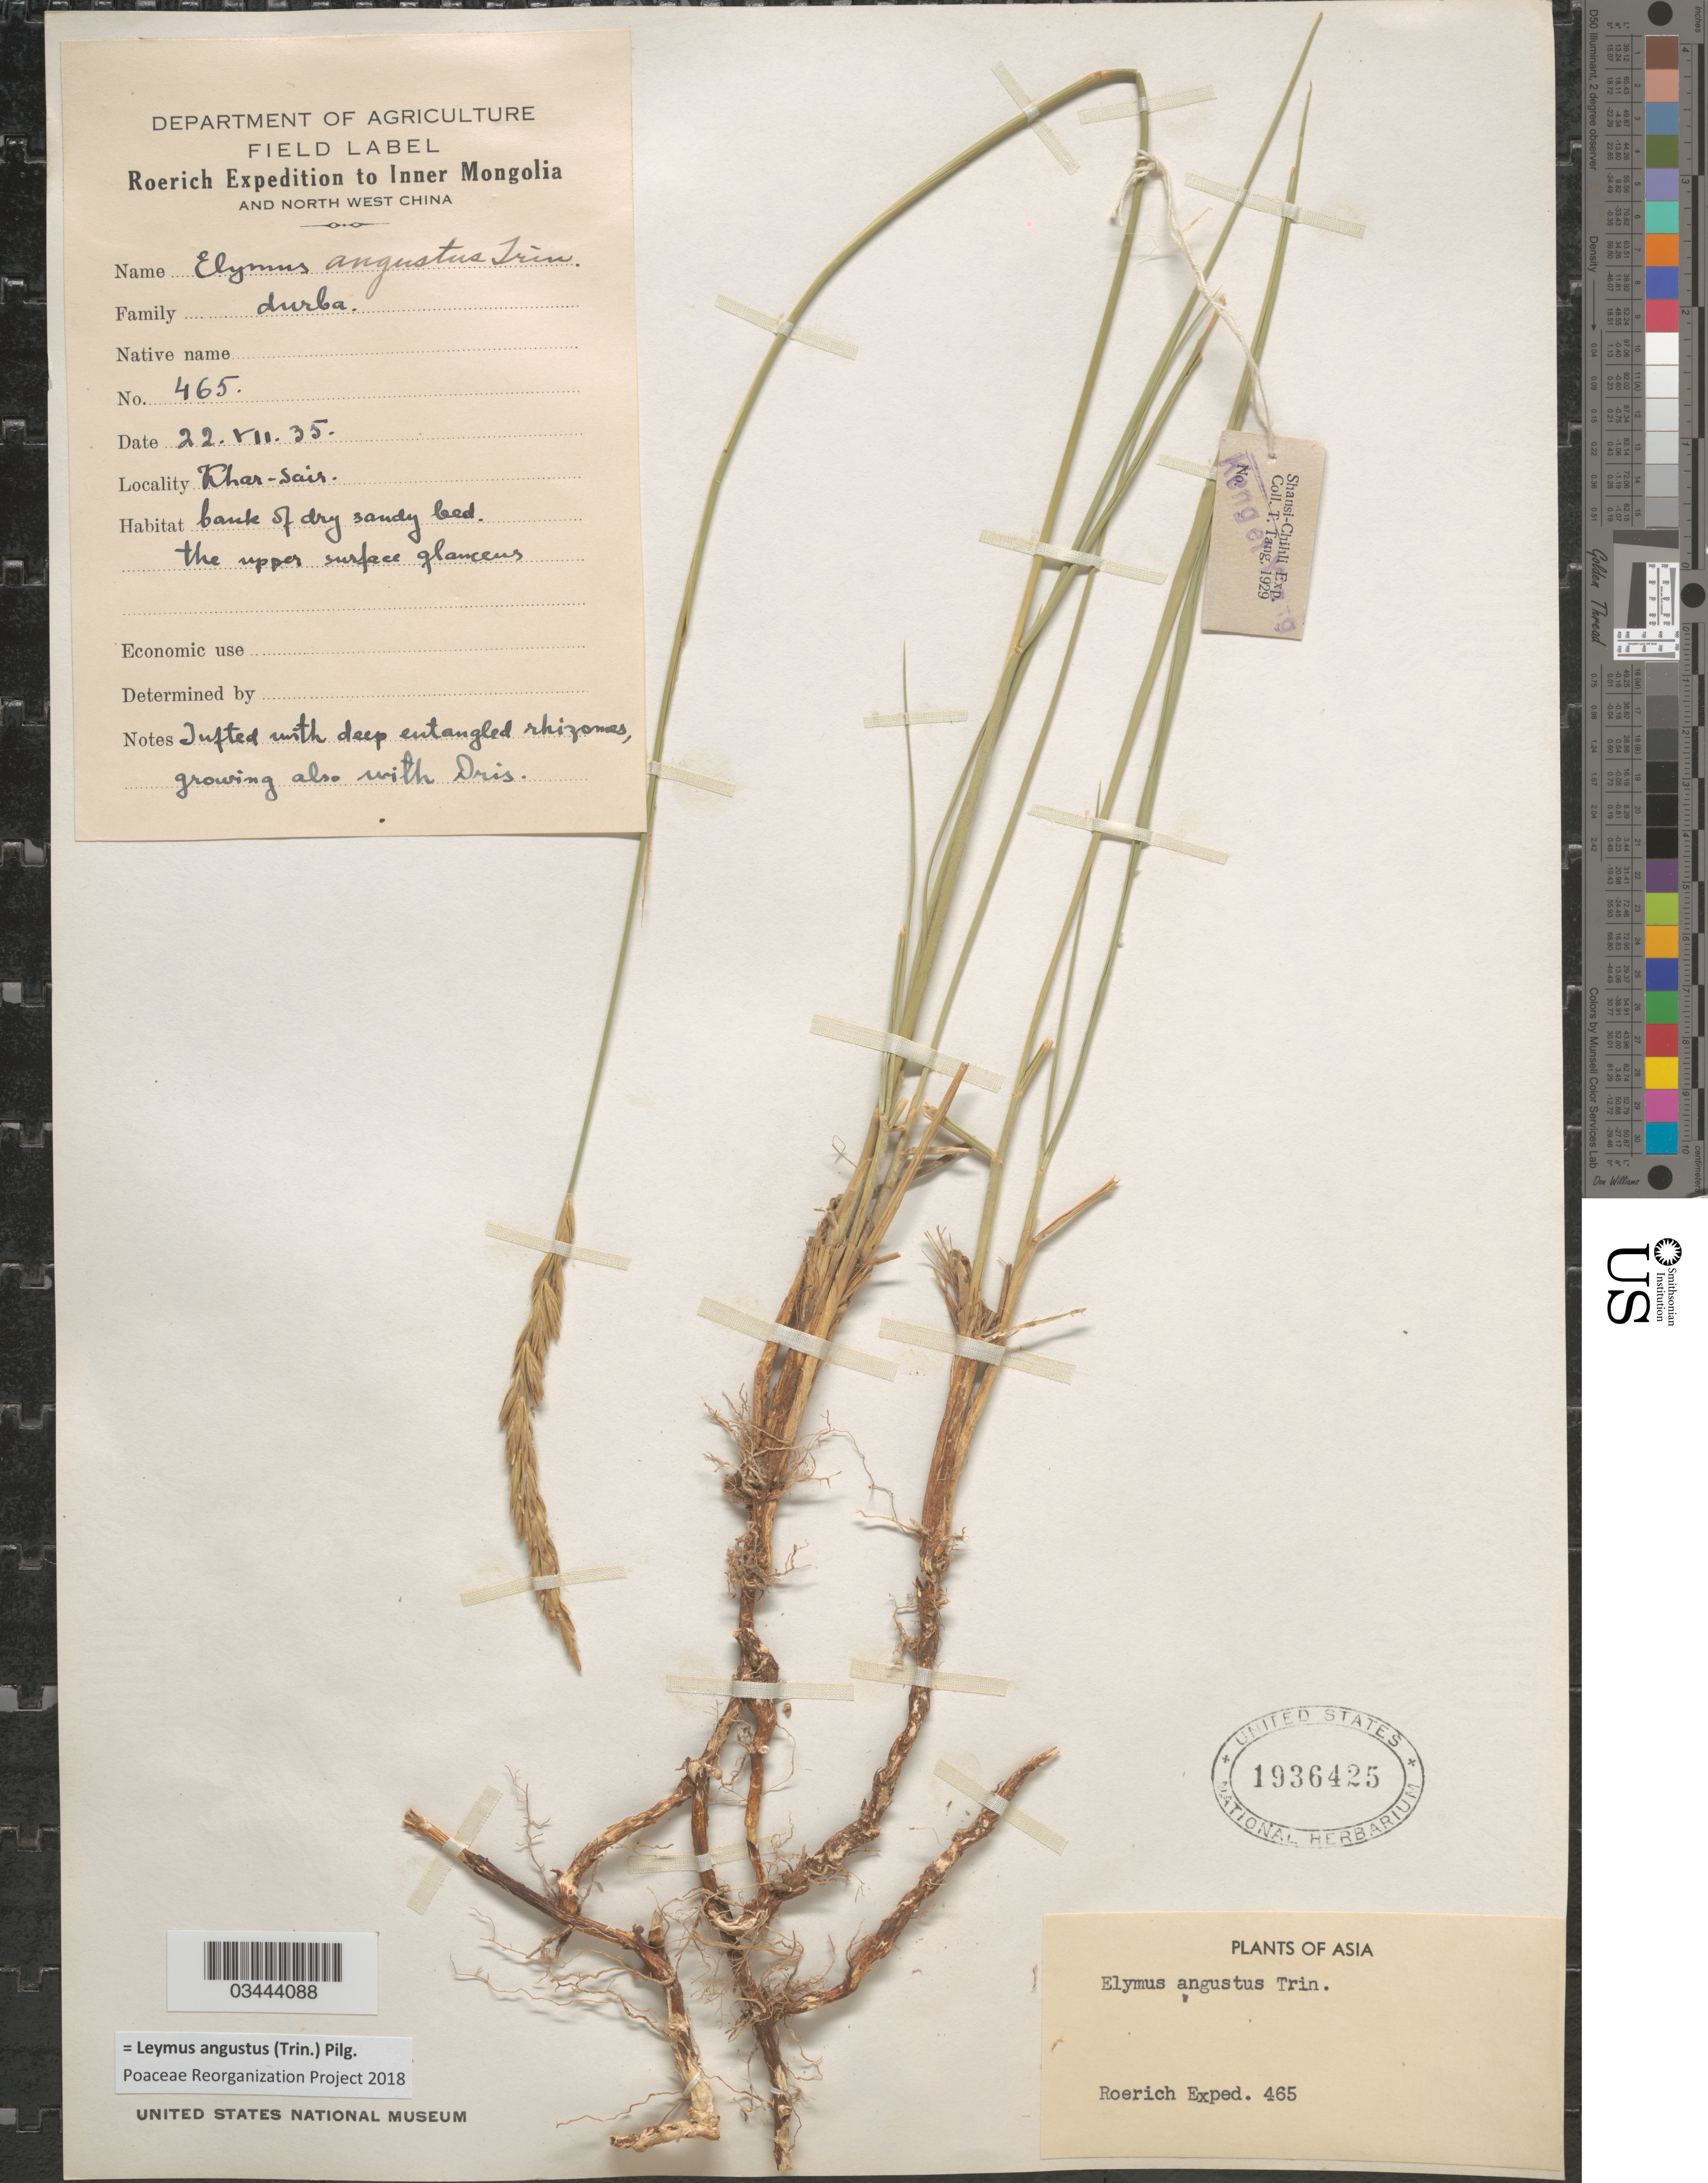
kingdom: Plantae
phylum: Tracheophyta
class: Liliopsida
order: Poales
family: Poaceae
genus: Leymus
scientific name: Leymus angustus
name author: (Trin.) Pilg.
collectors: Roerich Expedition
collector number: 465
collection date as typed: Transcribed d/m/y: 22/7/35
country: China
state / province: Nei Monggol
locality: To Inner Mongolia and North West China. Khar-Sair. Bank of dry sandy bed. The upper surface glauceus. Shansi-Chihli Exp. [unsure placement]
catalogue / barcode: US 1936425